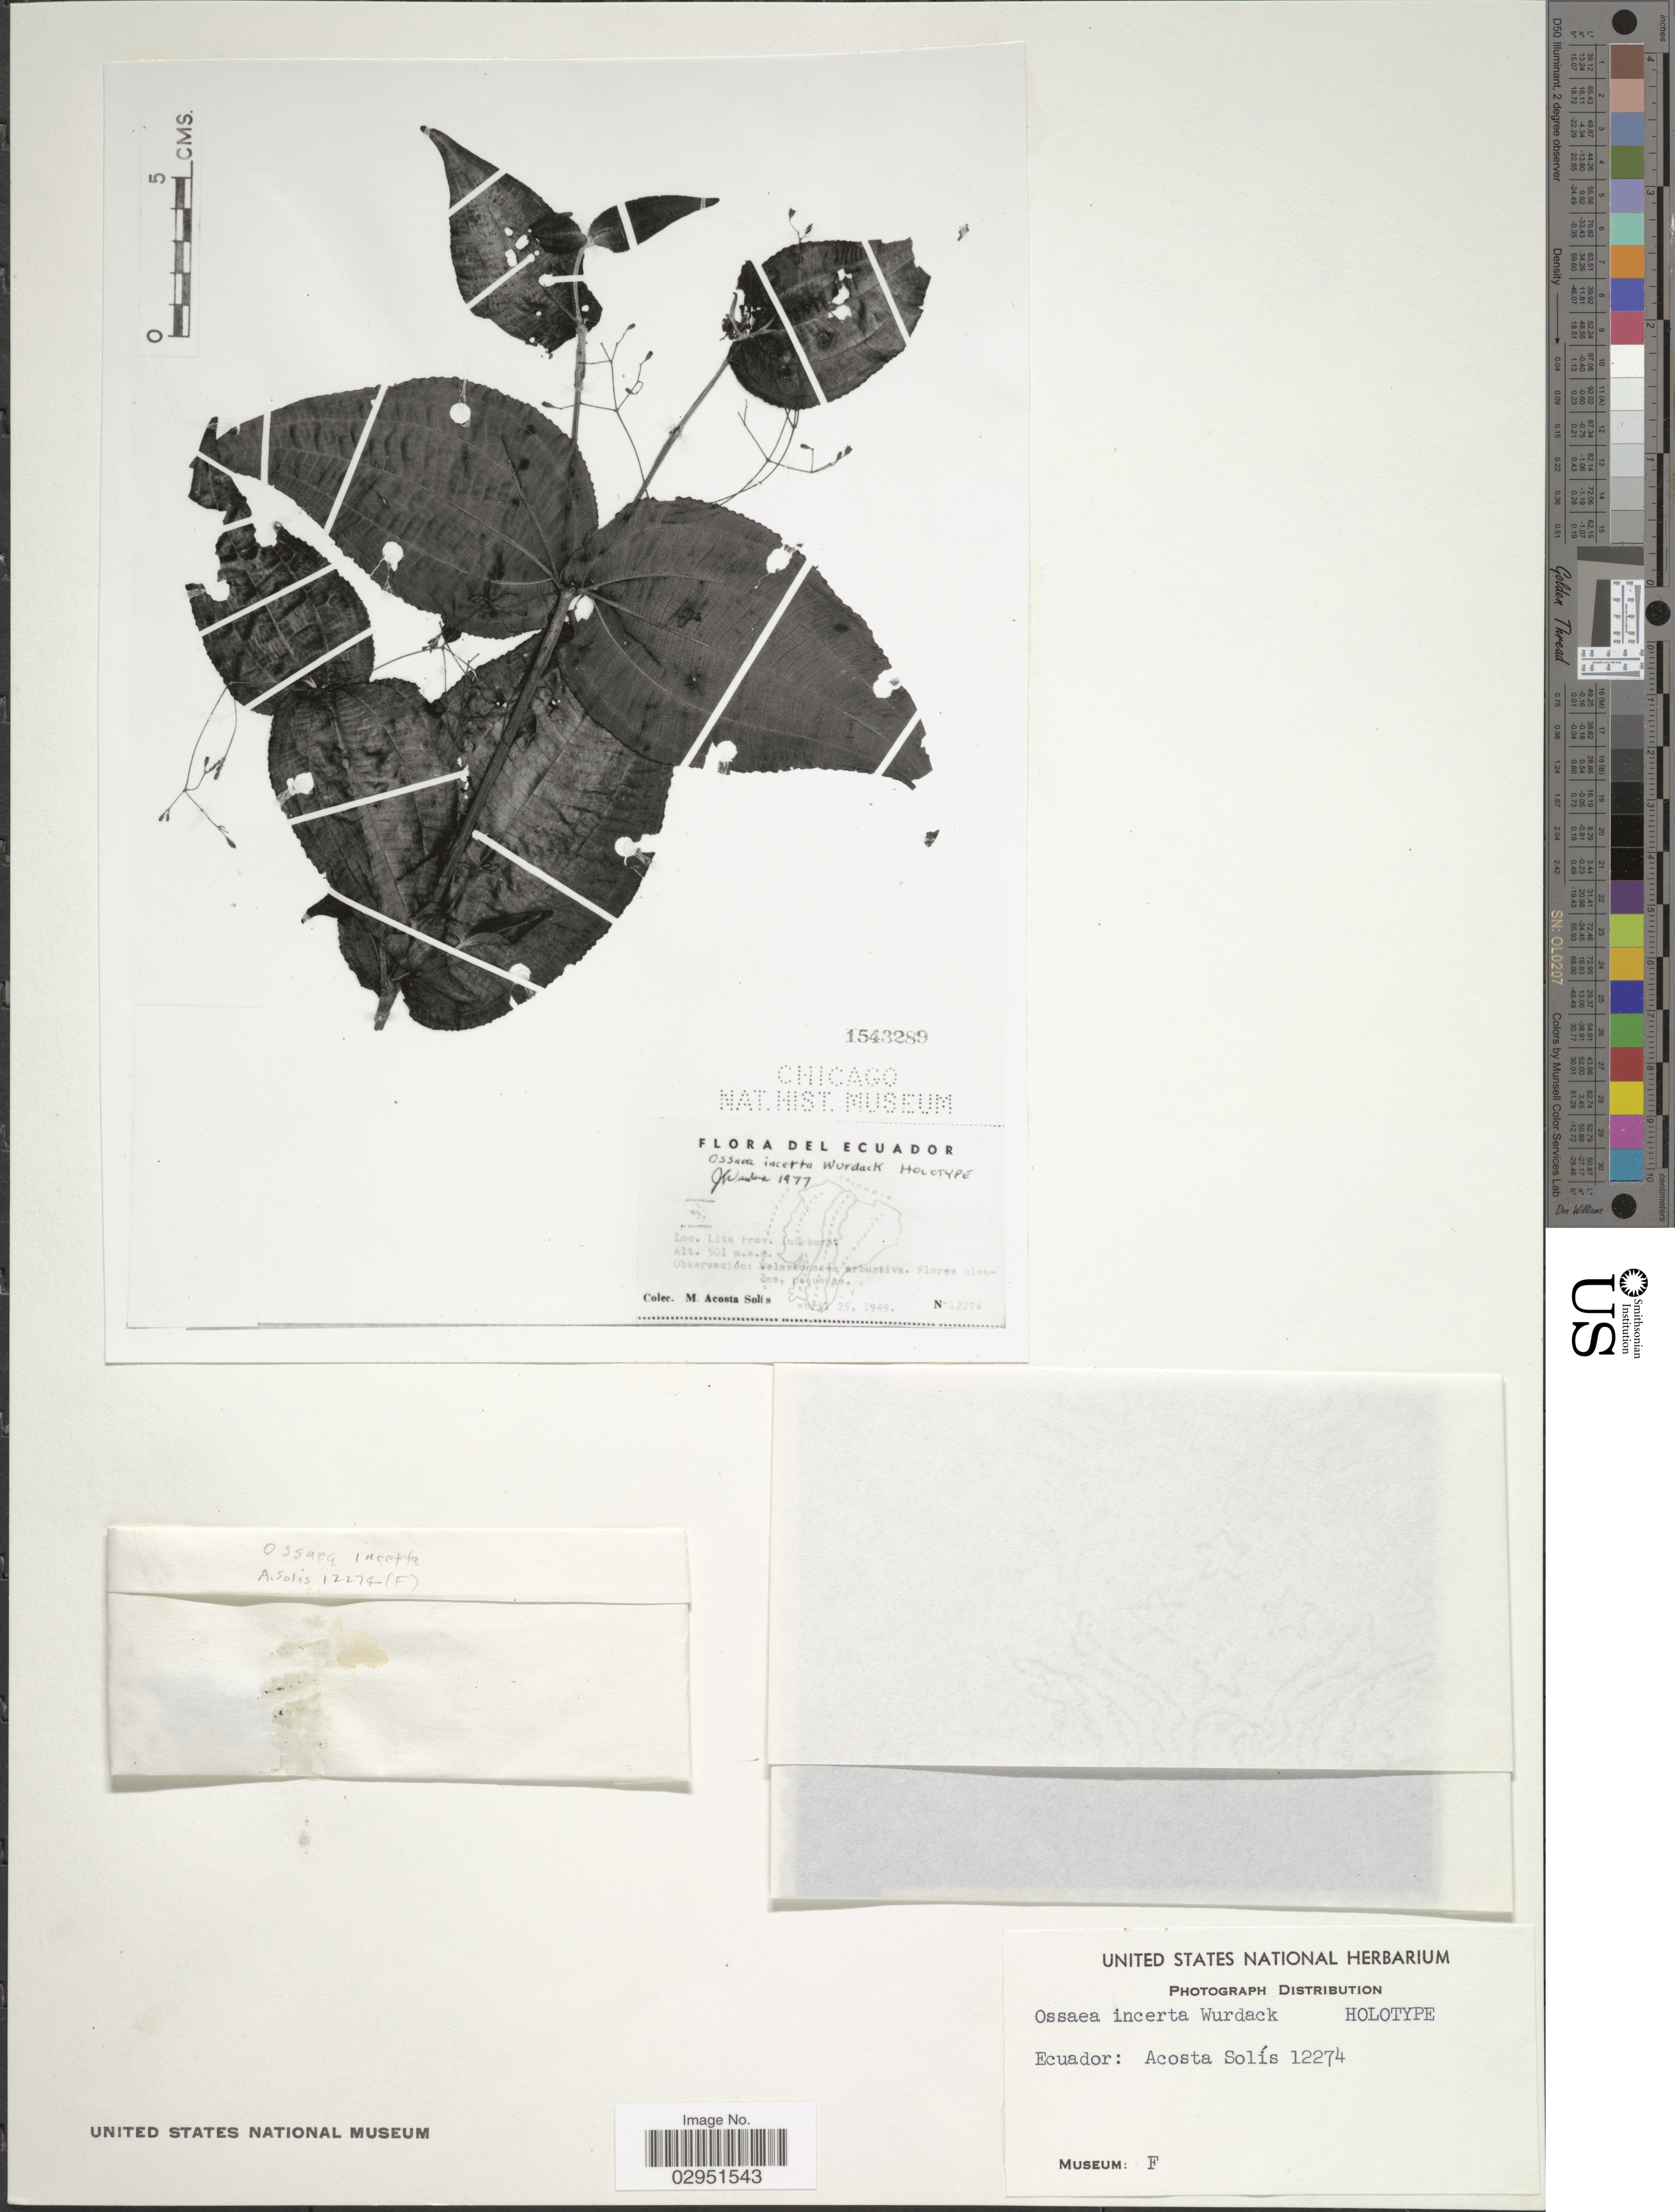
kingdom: Plantae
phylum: Tracheophyta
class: Magnoliopsida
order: Myrtales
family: Melastomataceae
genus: Ossaea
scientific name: Ossaea incerta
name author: Wurdack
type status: Isotype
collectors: M. Acosta Solis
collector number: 12274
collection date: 1949-04-25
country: Ecuador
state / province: Imbabura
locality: Lita Prov.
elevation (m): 501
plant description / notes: Photograph and fragmentary material of type specimen ex herb. Field Museum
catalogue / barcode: US 3726771